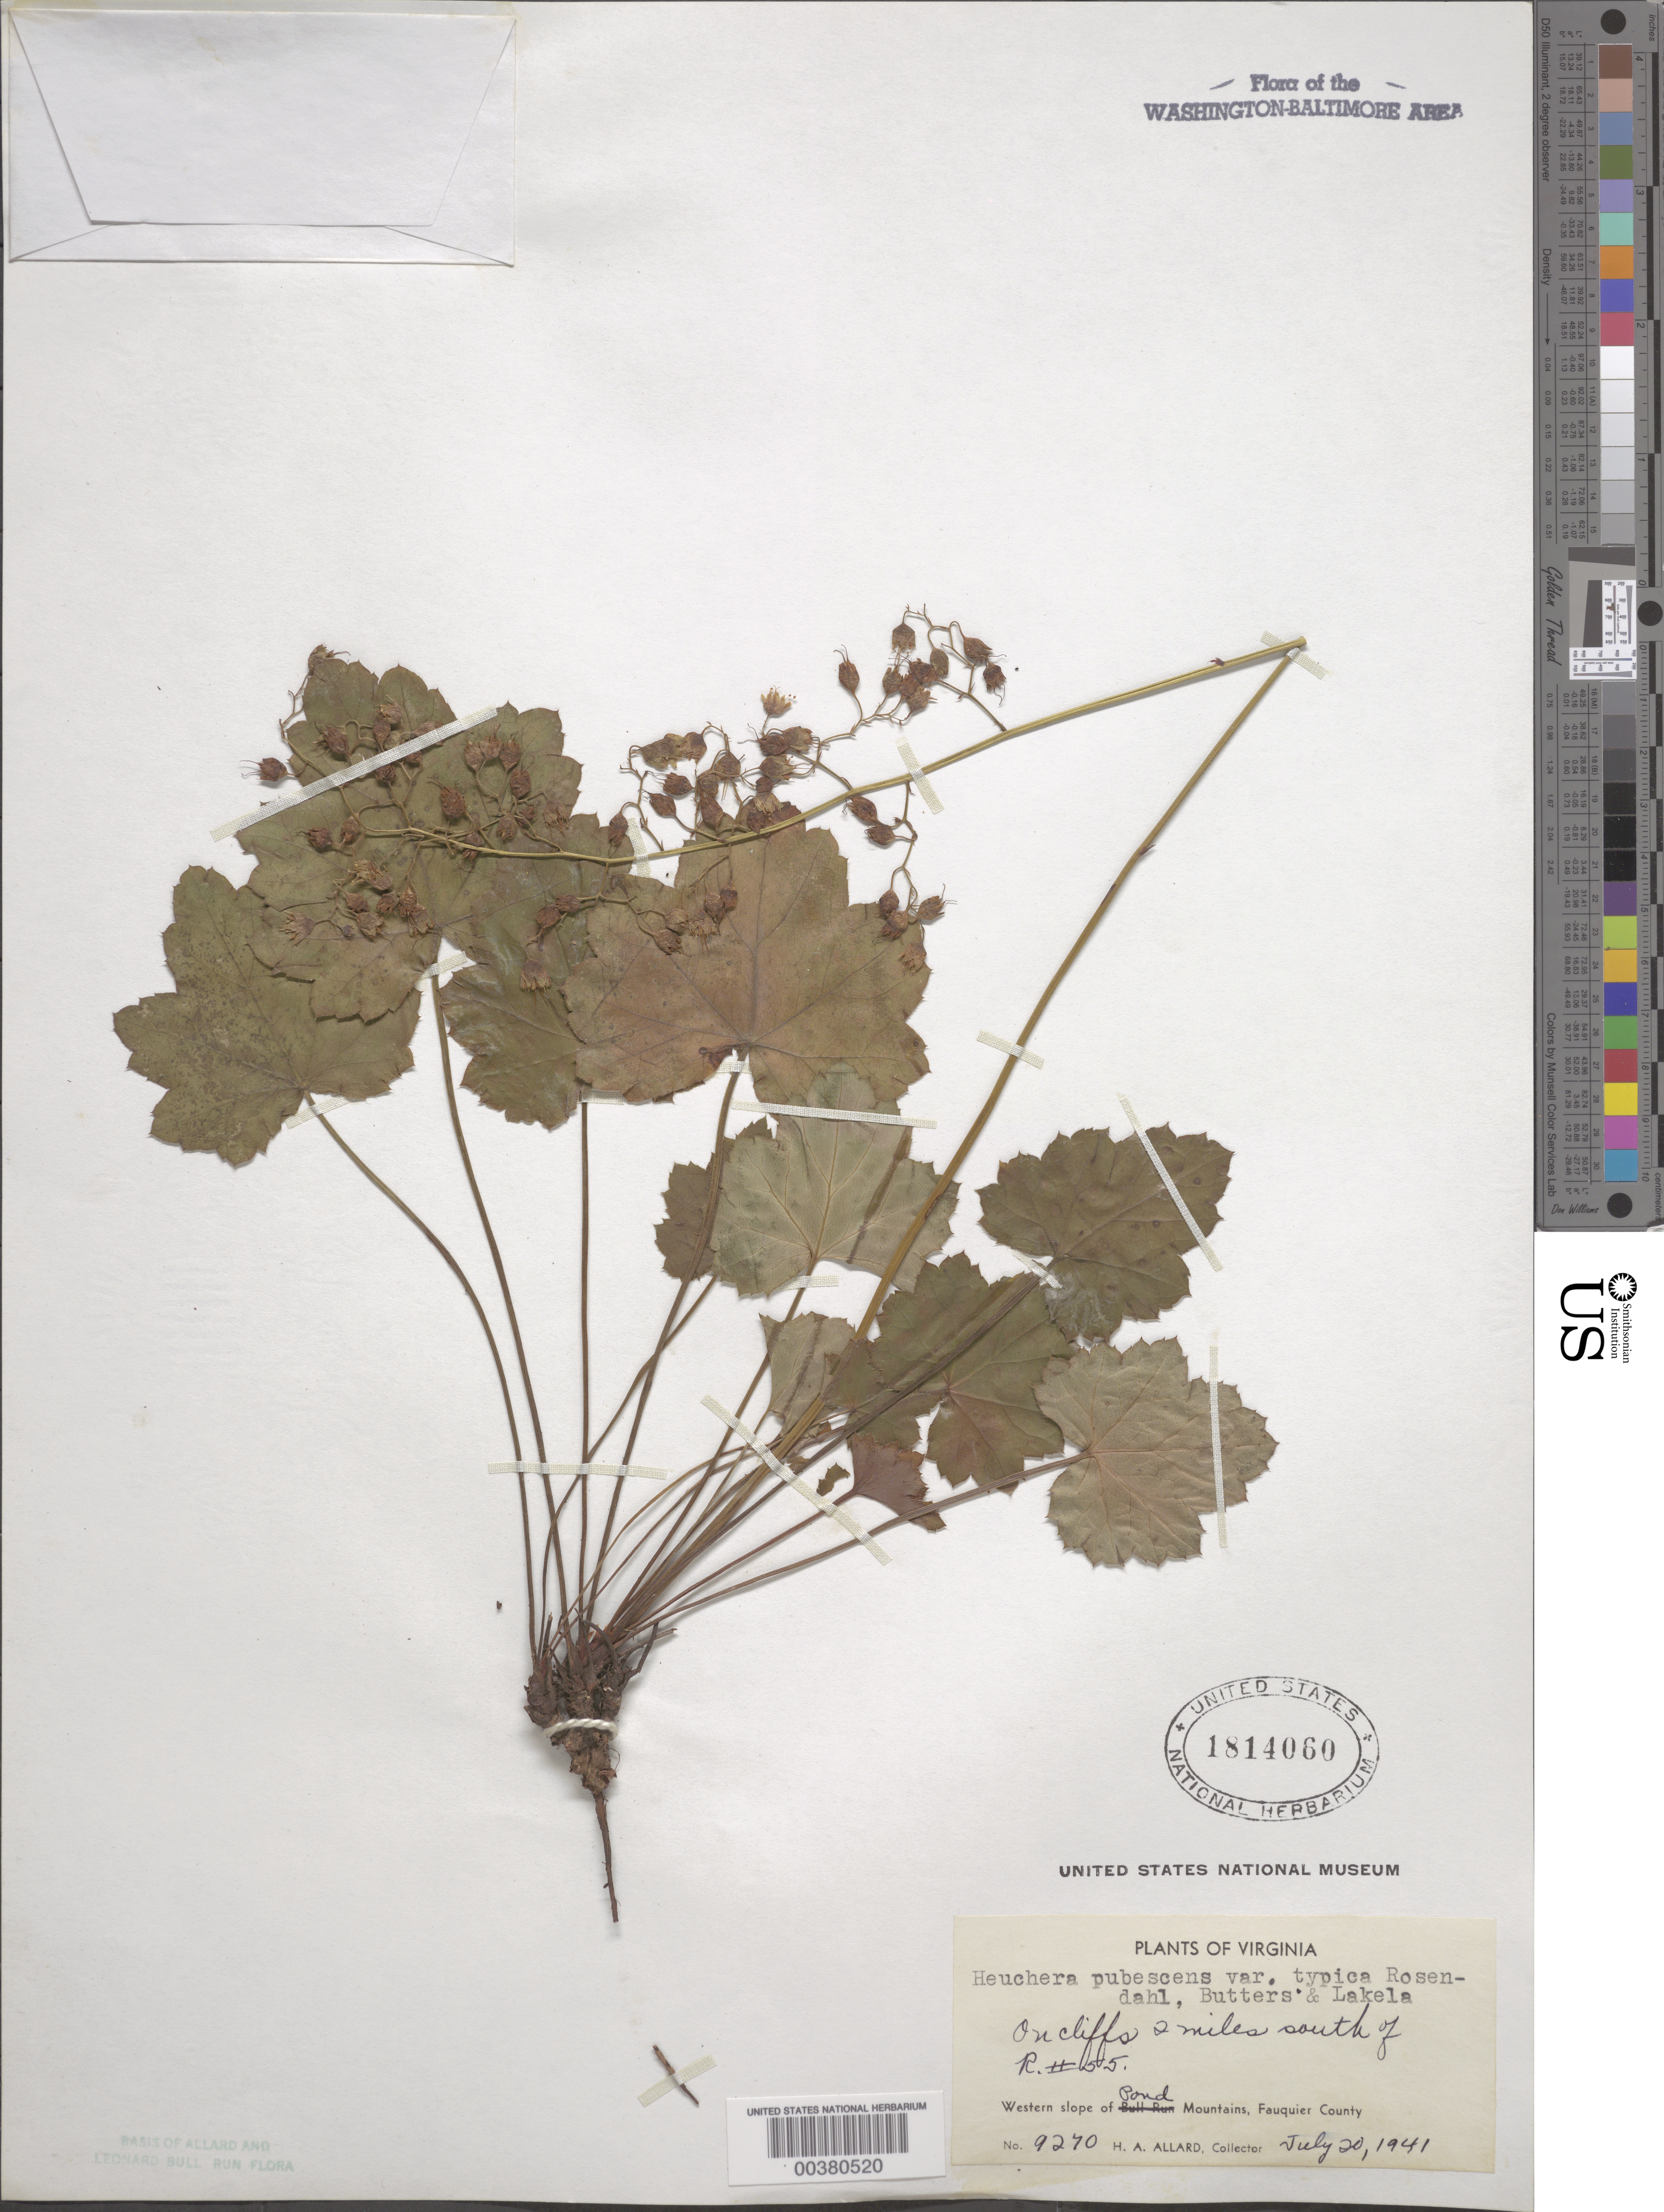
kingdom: Plantae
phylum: Tracheophyta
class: Magnoliopsida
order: Saxifragales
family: Saxifragaceae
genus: Heuchera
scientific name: Heuchera pubescens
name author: Pursh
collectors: H. A. Allard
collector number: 9270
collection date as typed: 20 Jul 1941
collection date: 1941-07-20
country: United States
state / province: Virginia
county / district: Fauquier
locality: South of Route 55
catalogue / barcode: US 1814060